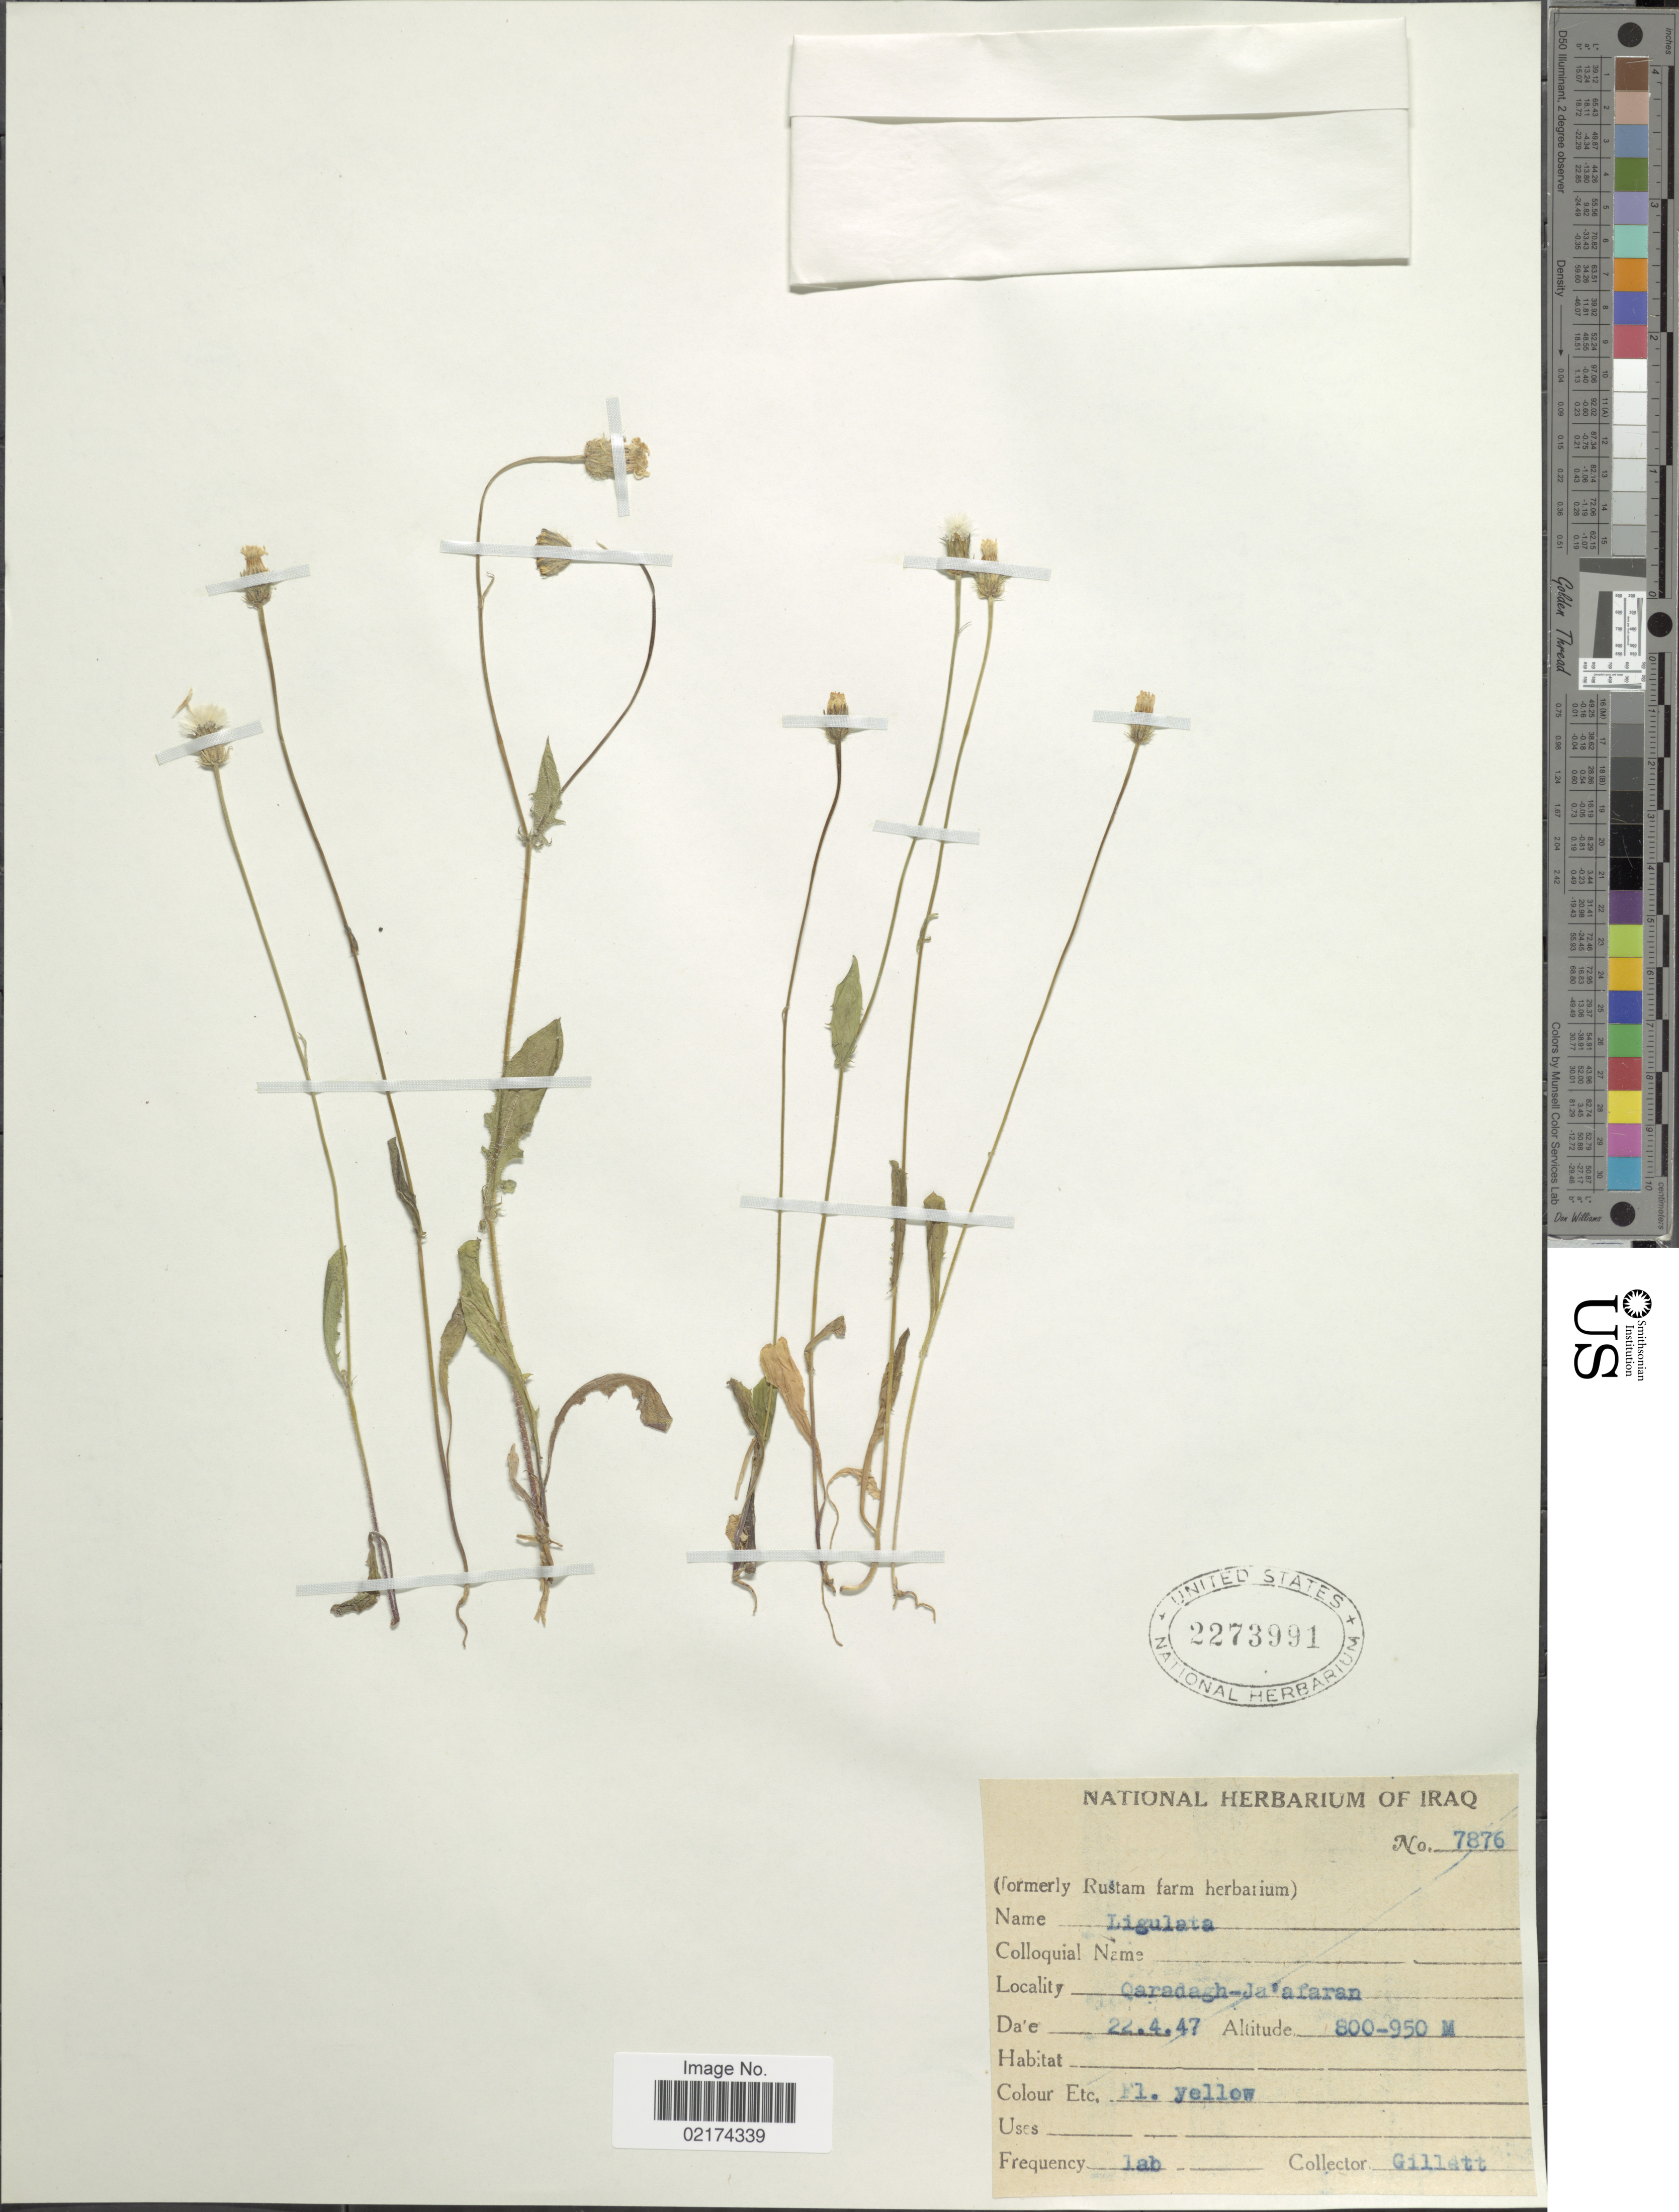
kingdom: Plantae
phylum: Tracheophyta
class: Magnoliopsida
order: Asterales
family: Asteraceae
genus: Lactuca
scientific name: Lactuca sp.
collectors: Gillett, --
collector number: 7876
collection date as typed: Transcribed d/m/y: 22/4/47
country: Iraq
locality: Qaradagh-Ja'afaran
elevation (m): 800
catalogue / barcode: US 2273991